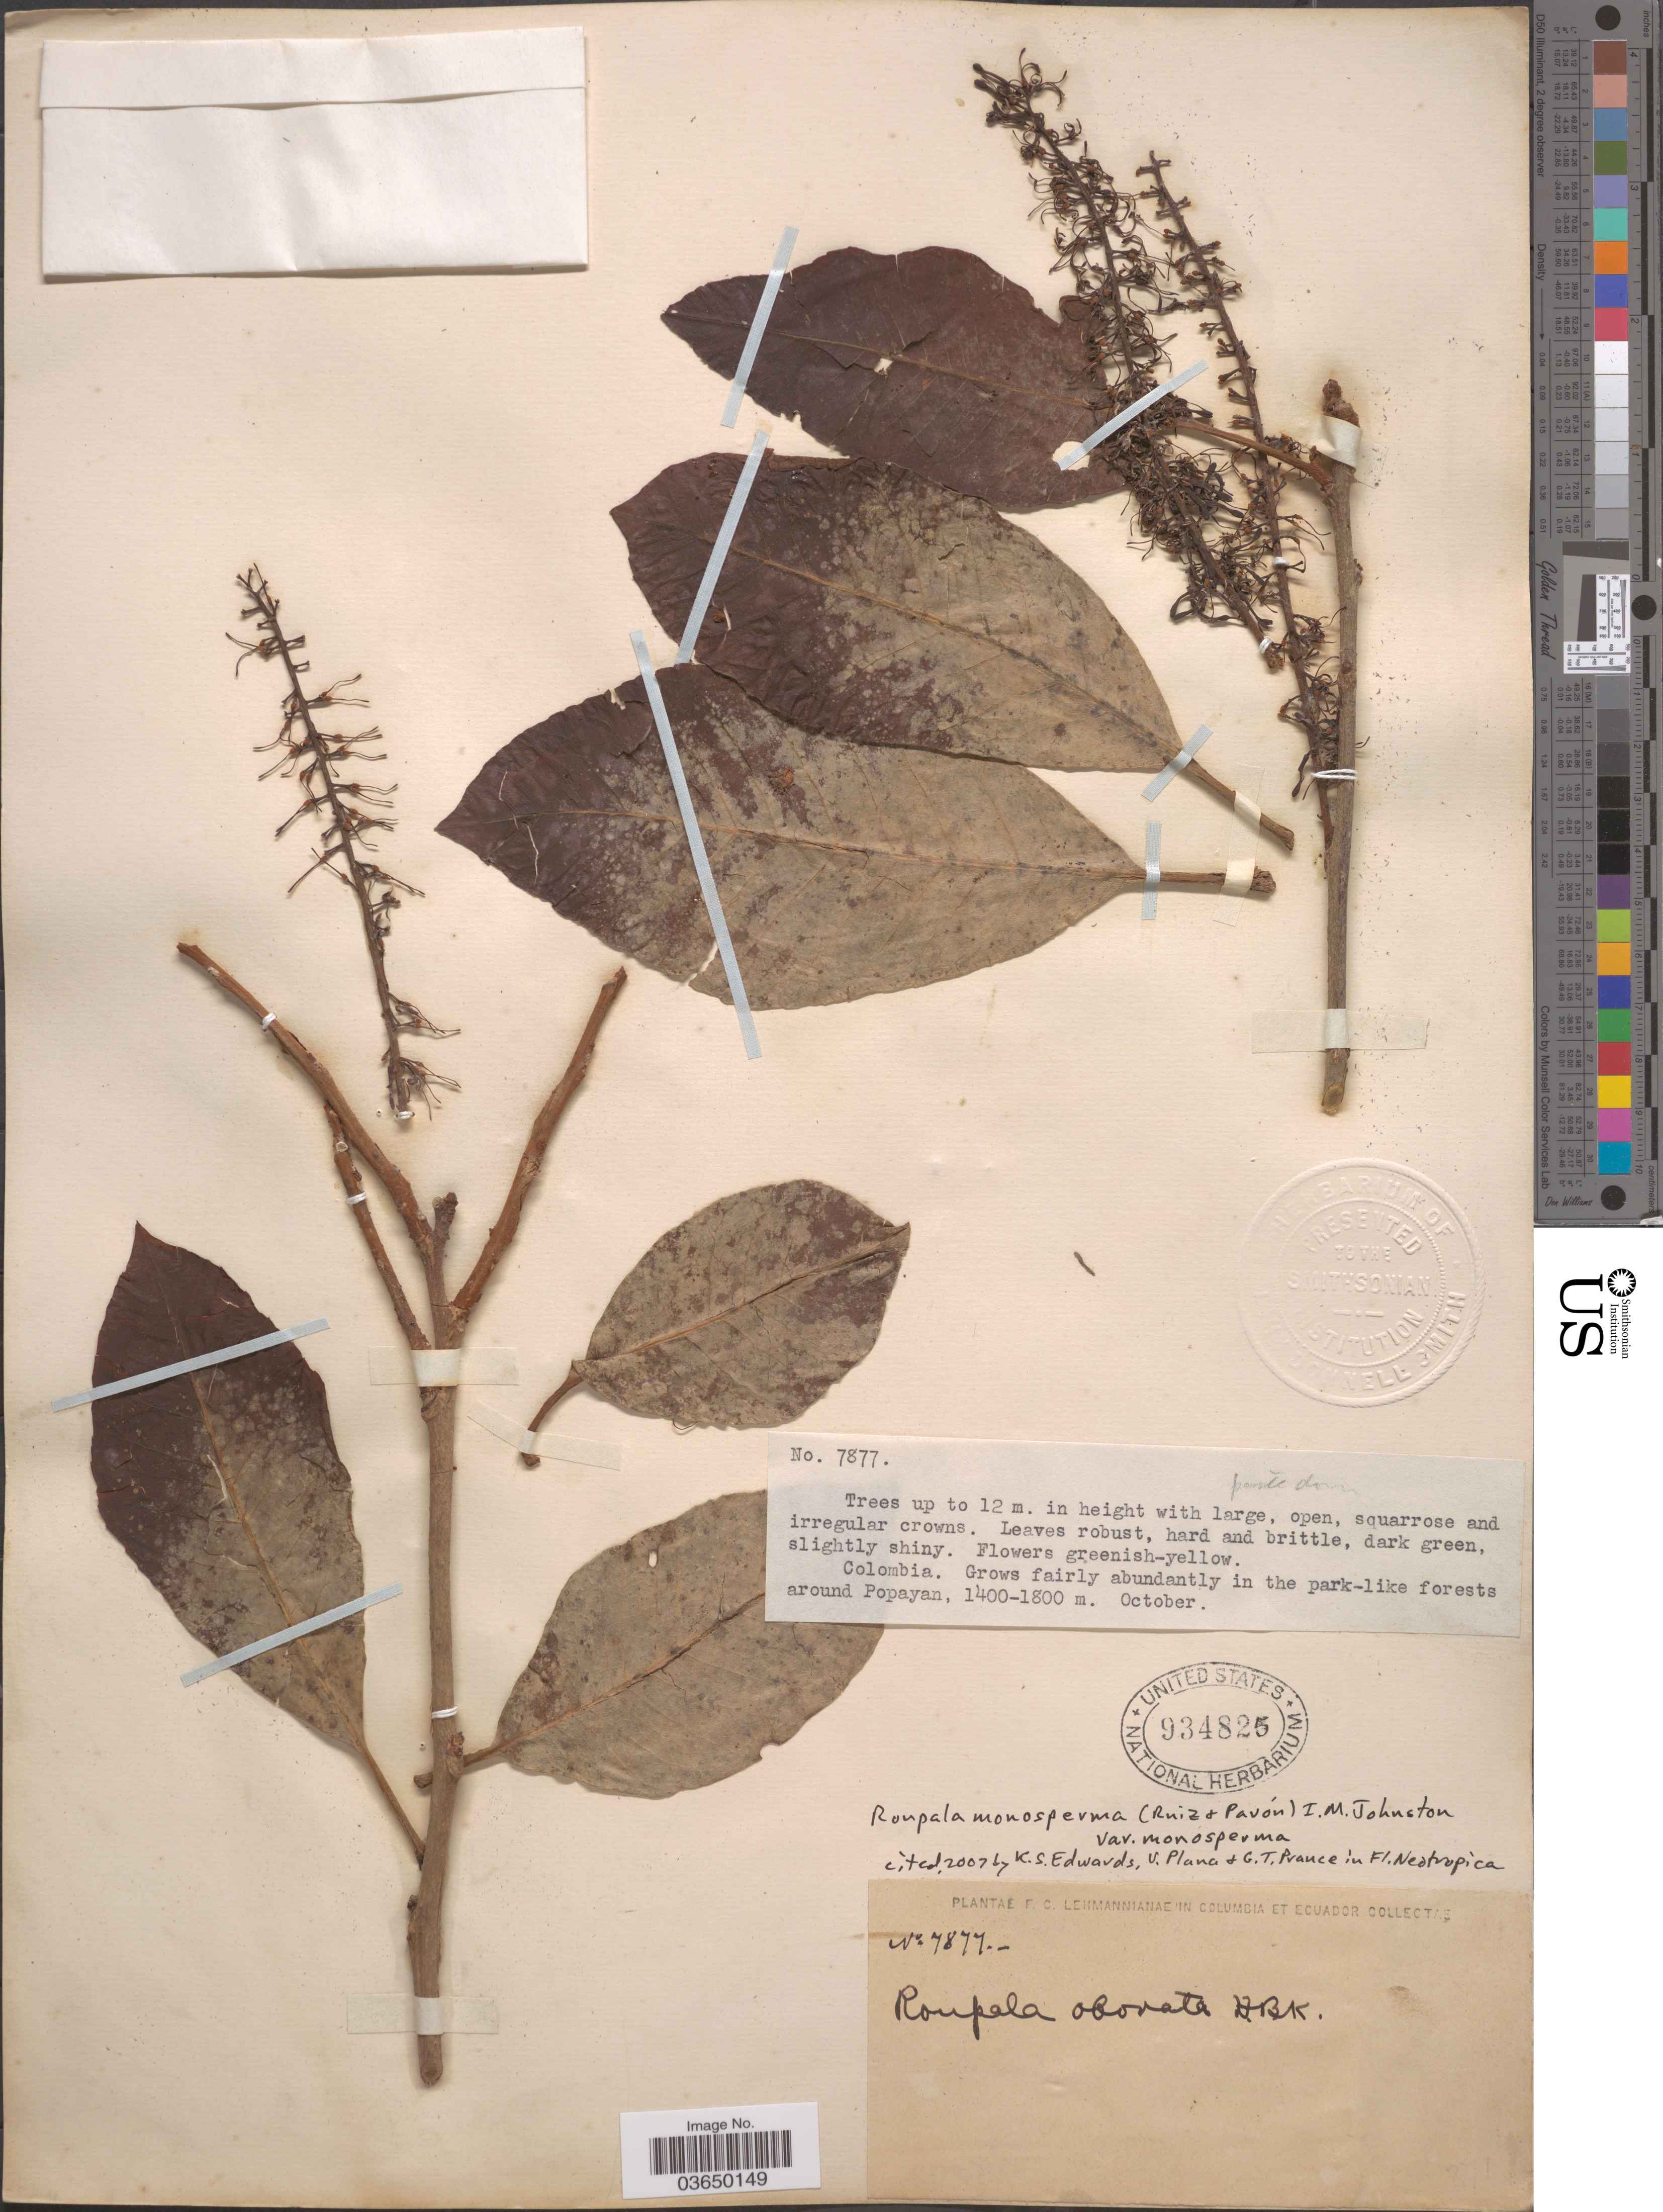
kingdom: Plantae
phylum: Tracheophyta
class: Magnoliopsida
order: Proteales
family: Proteaceae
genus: Roupala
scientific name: Roupala monosperma var. monosperma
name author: (Ruiz & Pav.) I.M. Johnst.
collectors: F. C. Lehmann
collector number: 7877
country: Colombia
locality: In the park-like forests around Popayan.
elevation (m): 1400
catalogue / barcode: US 934825